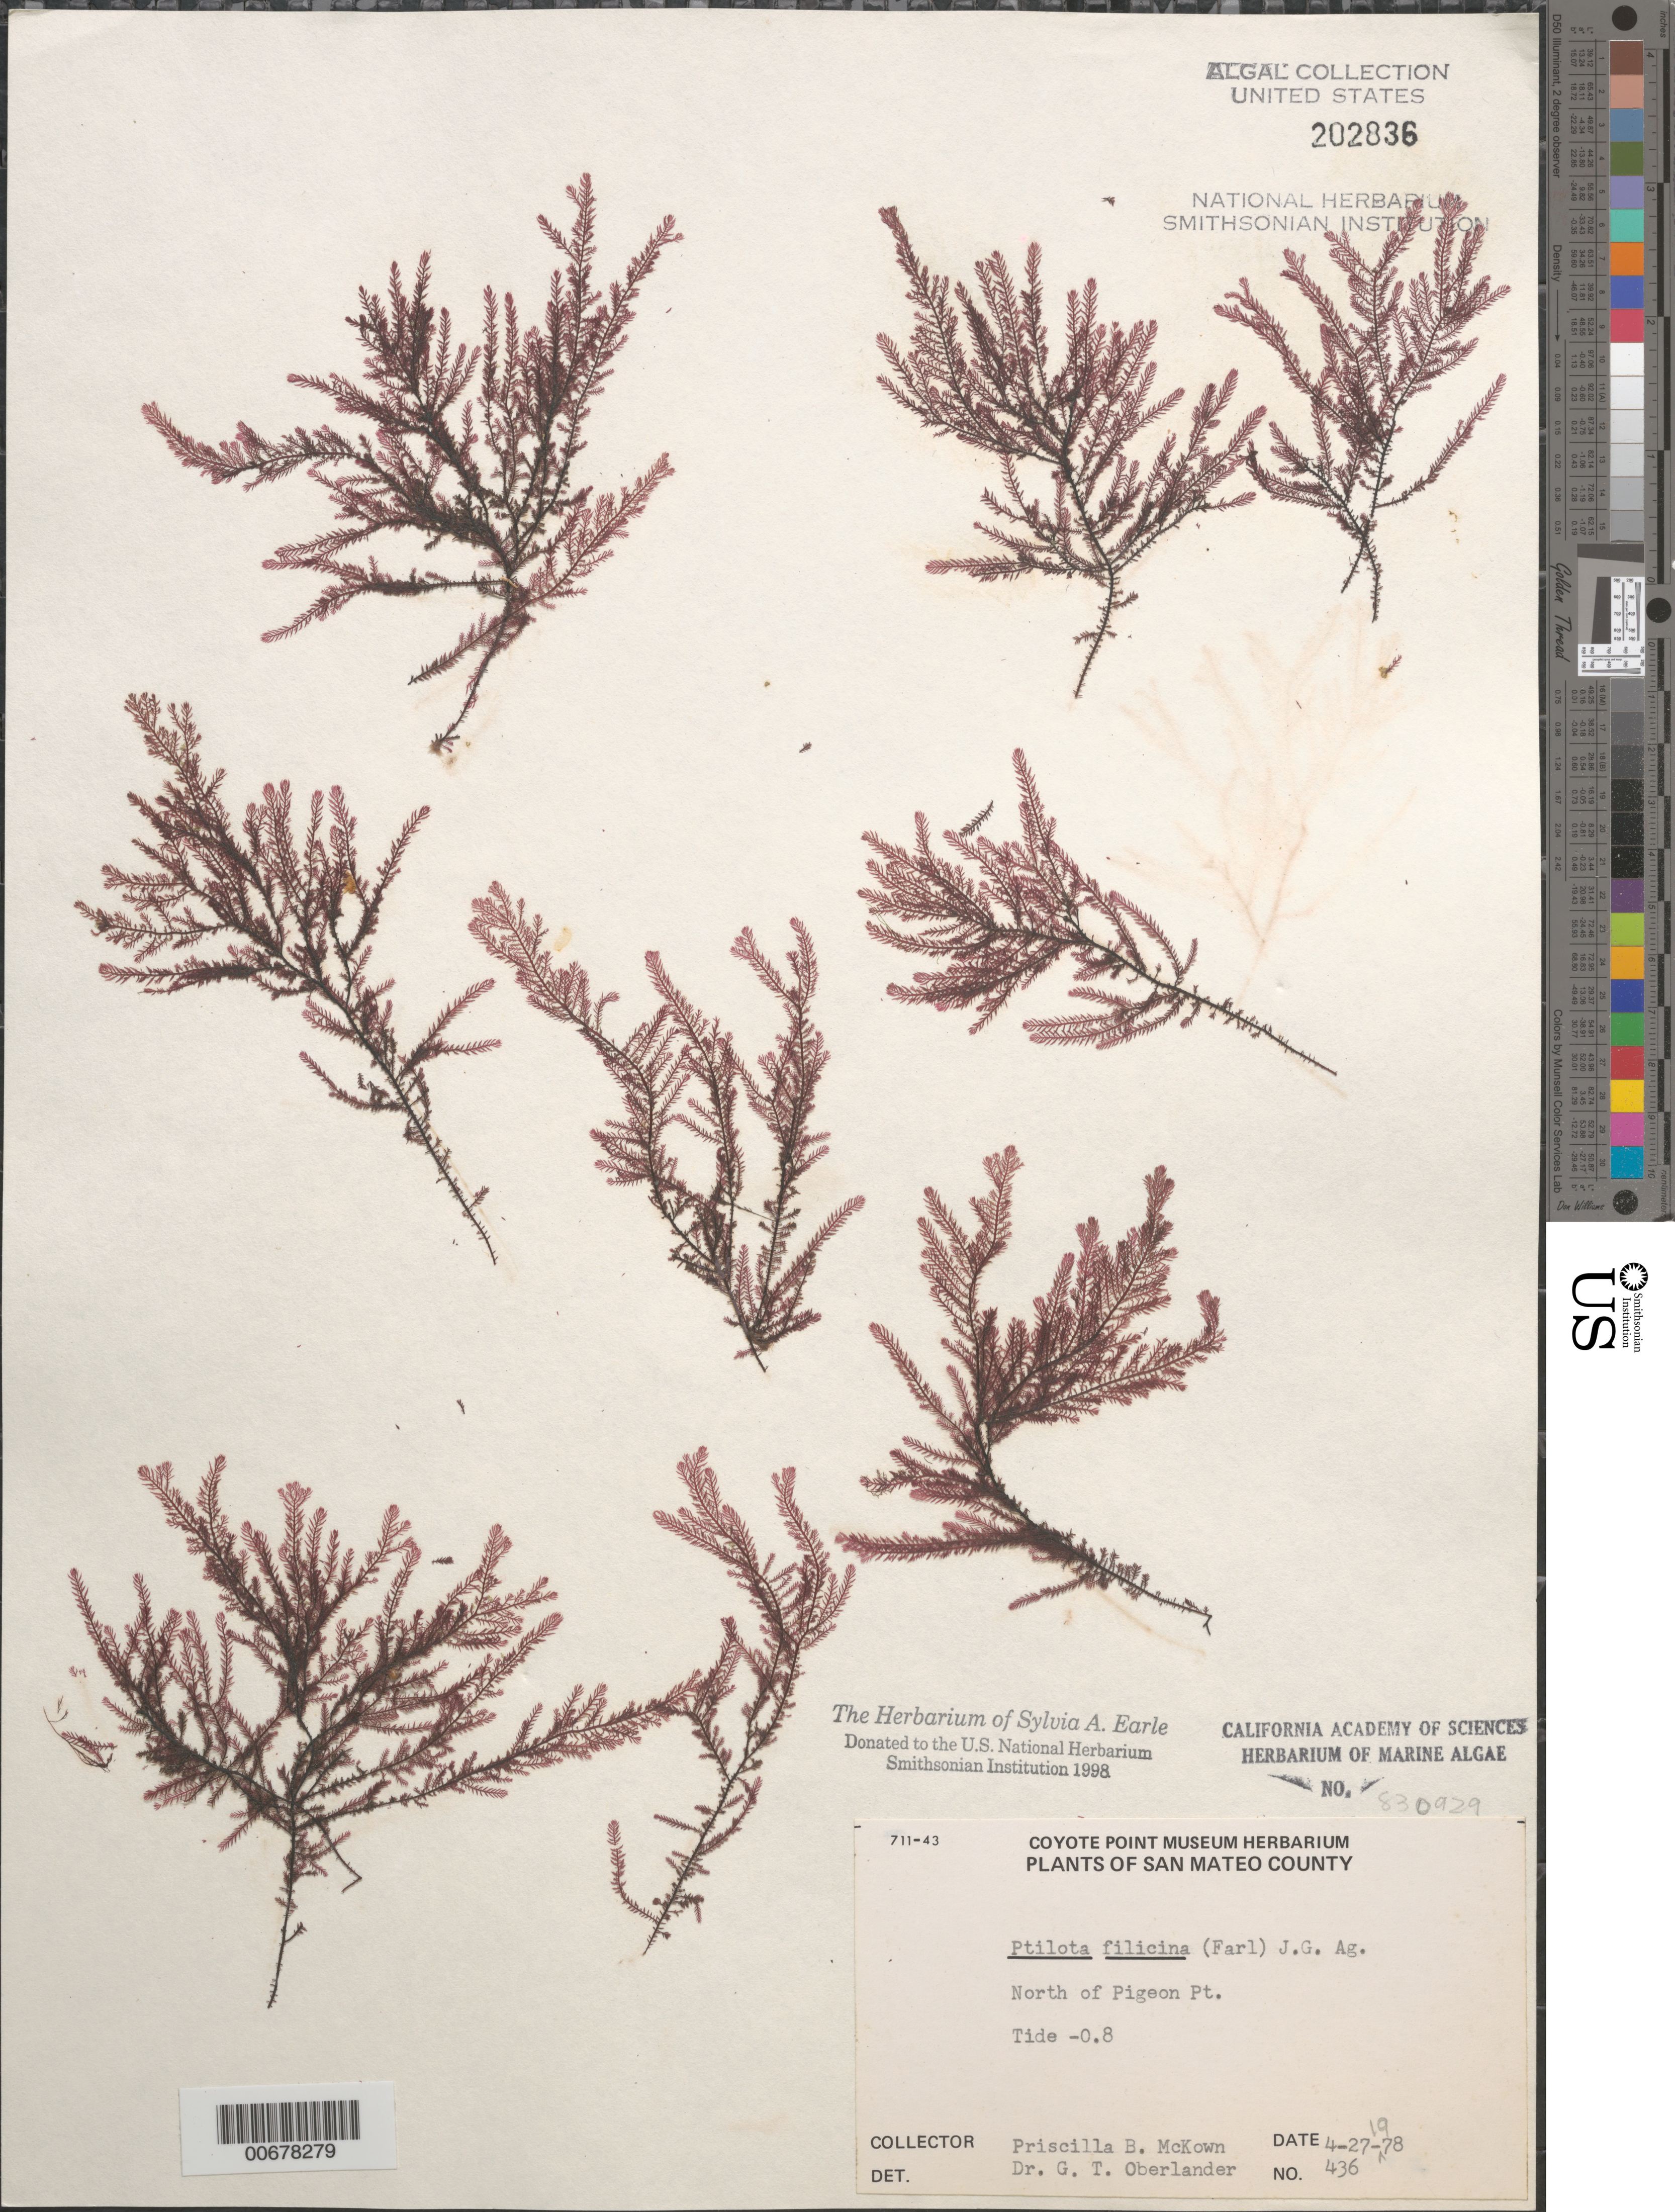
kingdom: Plantae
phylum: Rhodophyta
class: Florideophyceae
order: Ceramiales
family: Wrangeliaceae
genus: Ptilota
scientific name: Ptilota filicina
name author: J. Agardh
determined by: Oberlander, G. T.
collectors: P. McKown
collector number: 436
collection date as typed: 27 Apr 1978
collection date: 1978-04-27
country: United States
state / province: California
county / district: San Mateo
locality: North of Pigeon Point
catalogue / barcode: US 202836